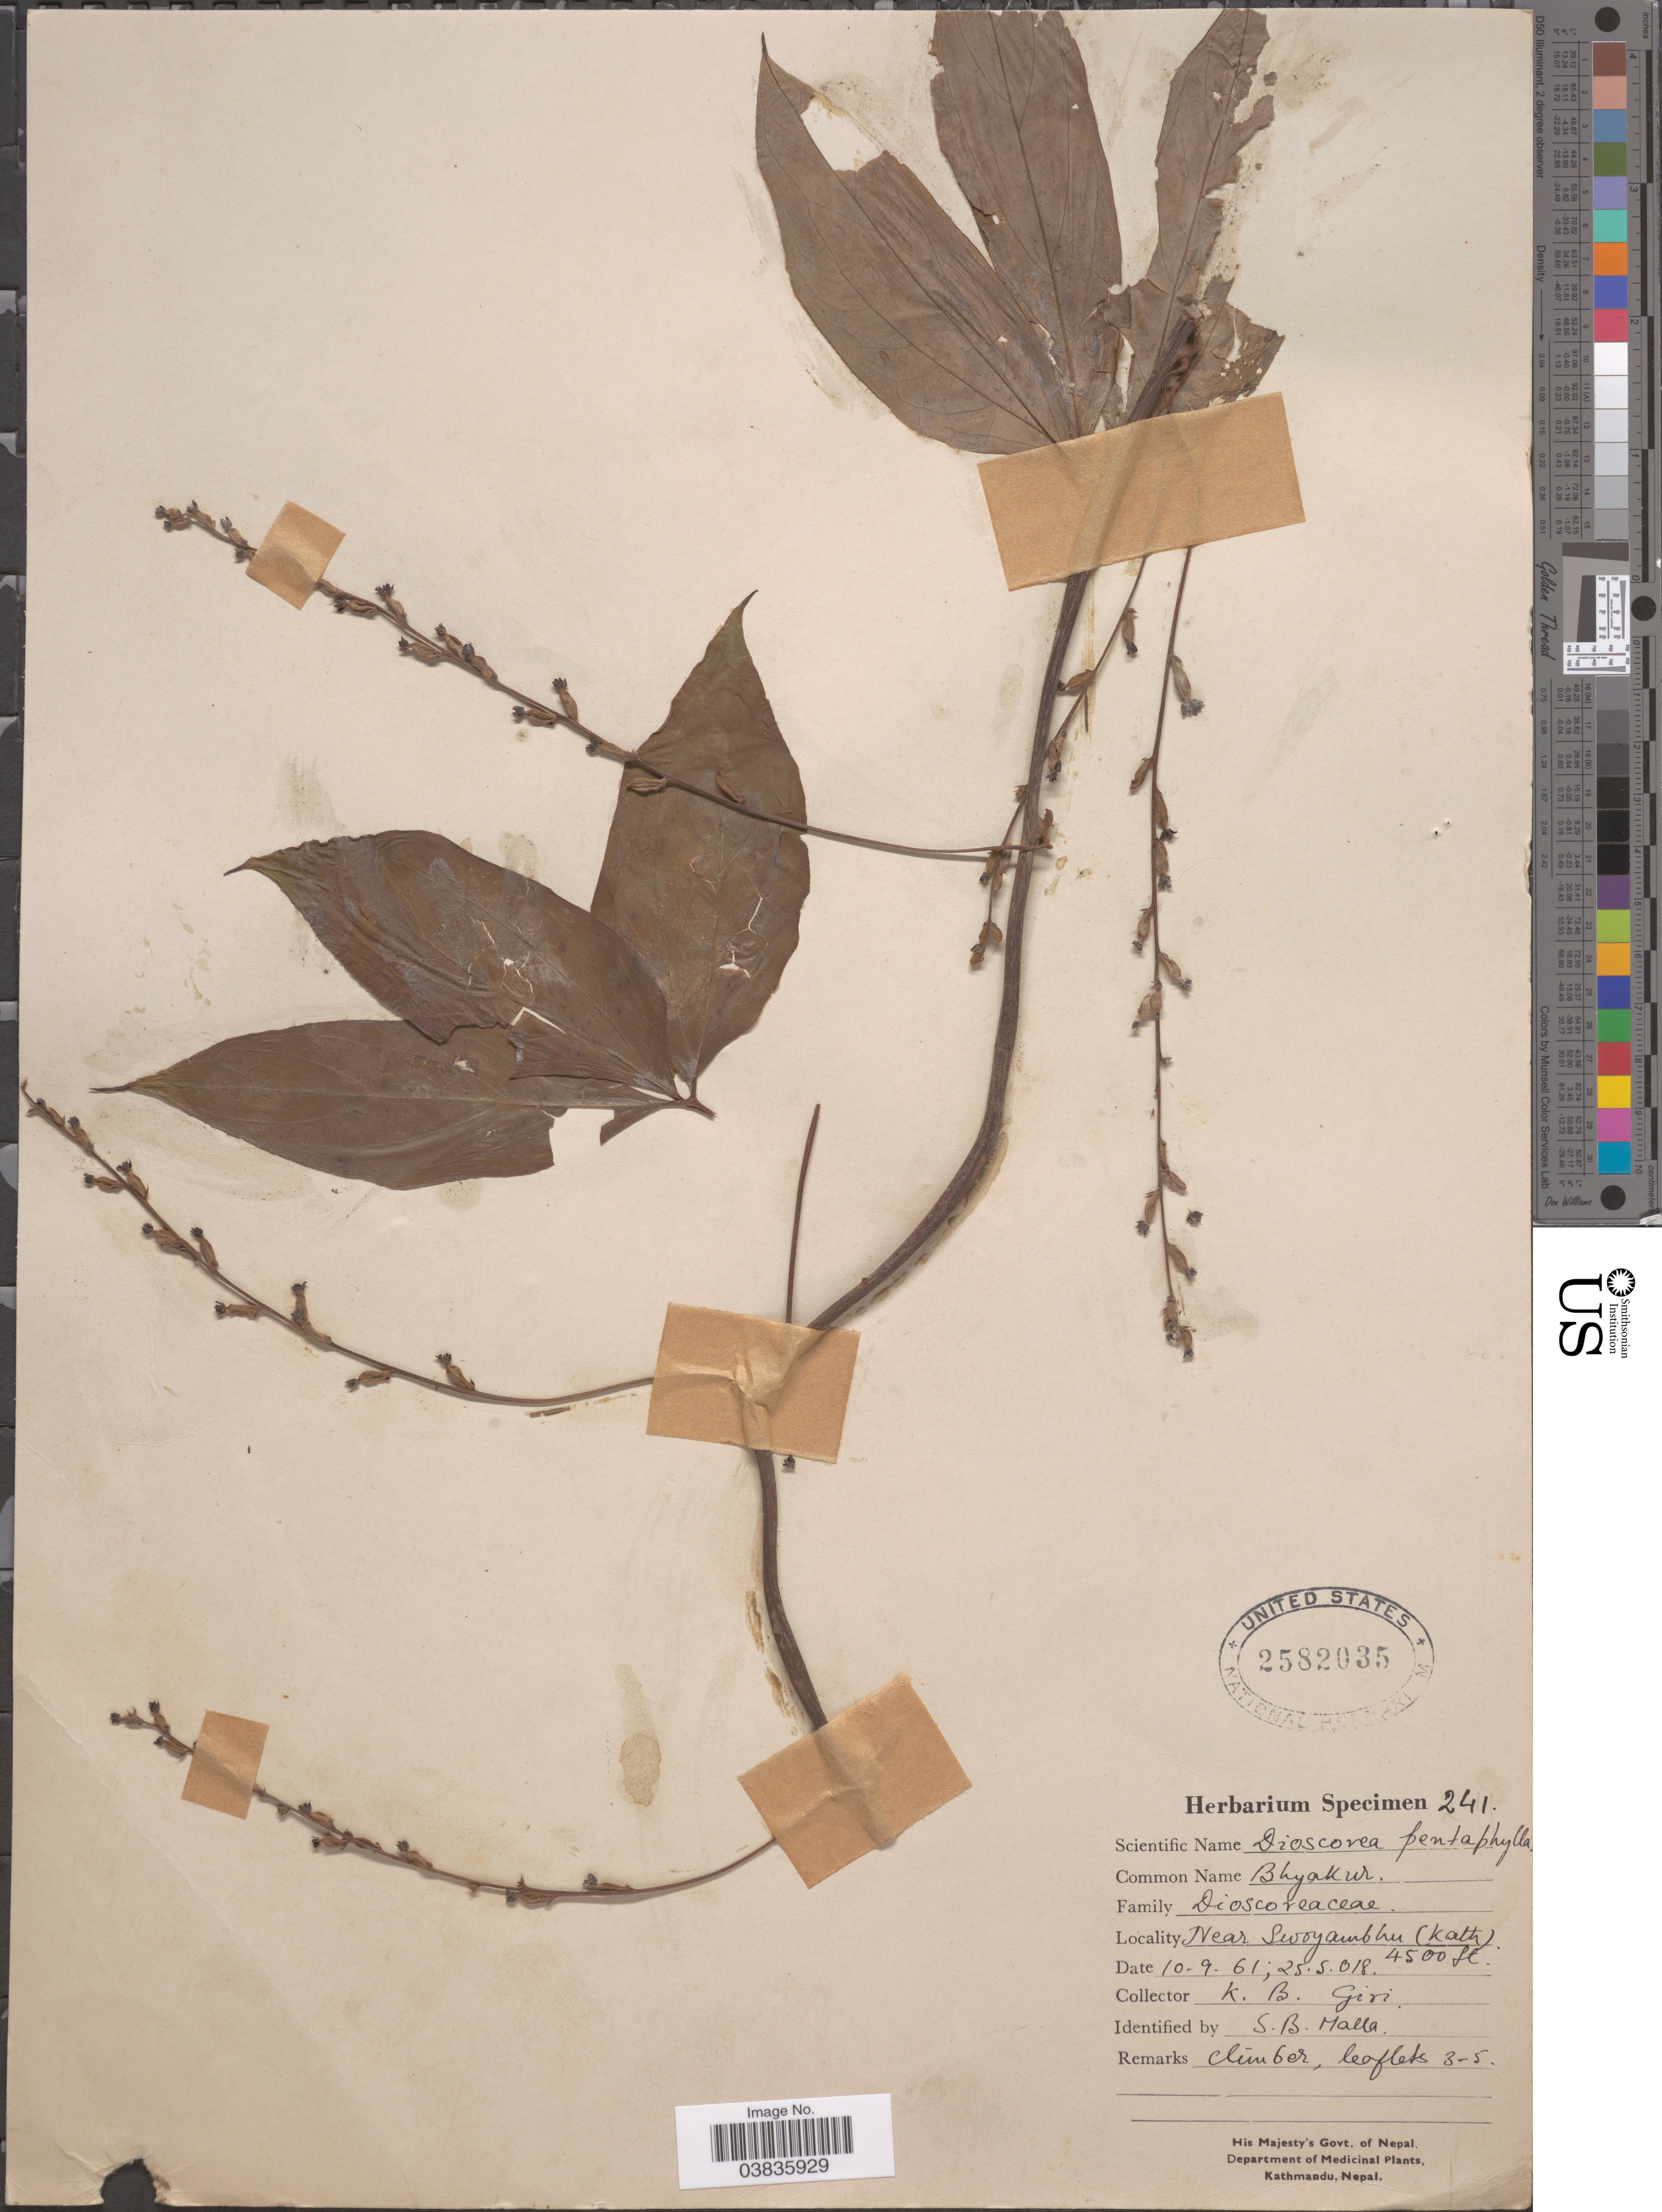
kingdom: Plantae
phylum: Tracheophyta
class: Liliopsida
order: Dioscoreales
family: Dioscoreaceae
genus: Dioscorea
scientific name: Dioscorea pentaphylla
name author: L.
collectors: K. Giri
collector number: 241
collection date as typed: Transcribed d/m/y: 10/9/61 to 25/5/18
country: Nepal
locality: Near Swoyambhu (Kath).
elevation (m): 1372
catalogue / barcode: US 2582035